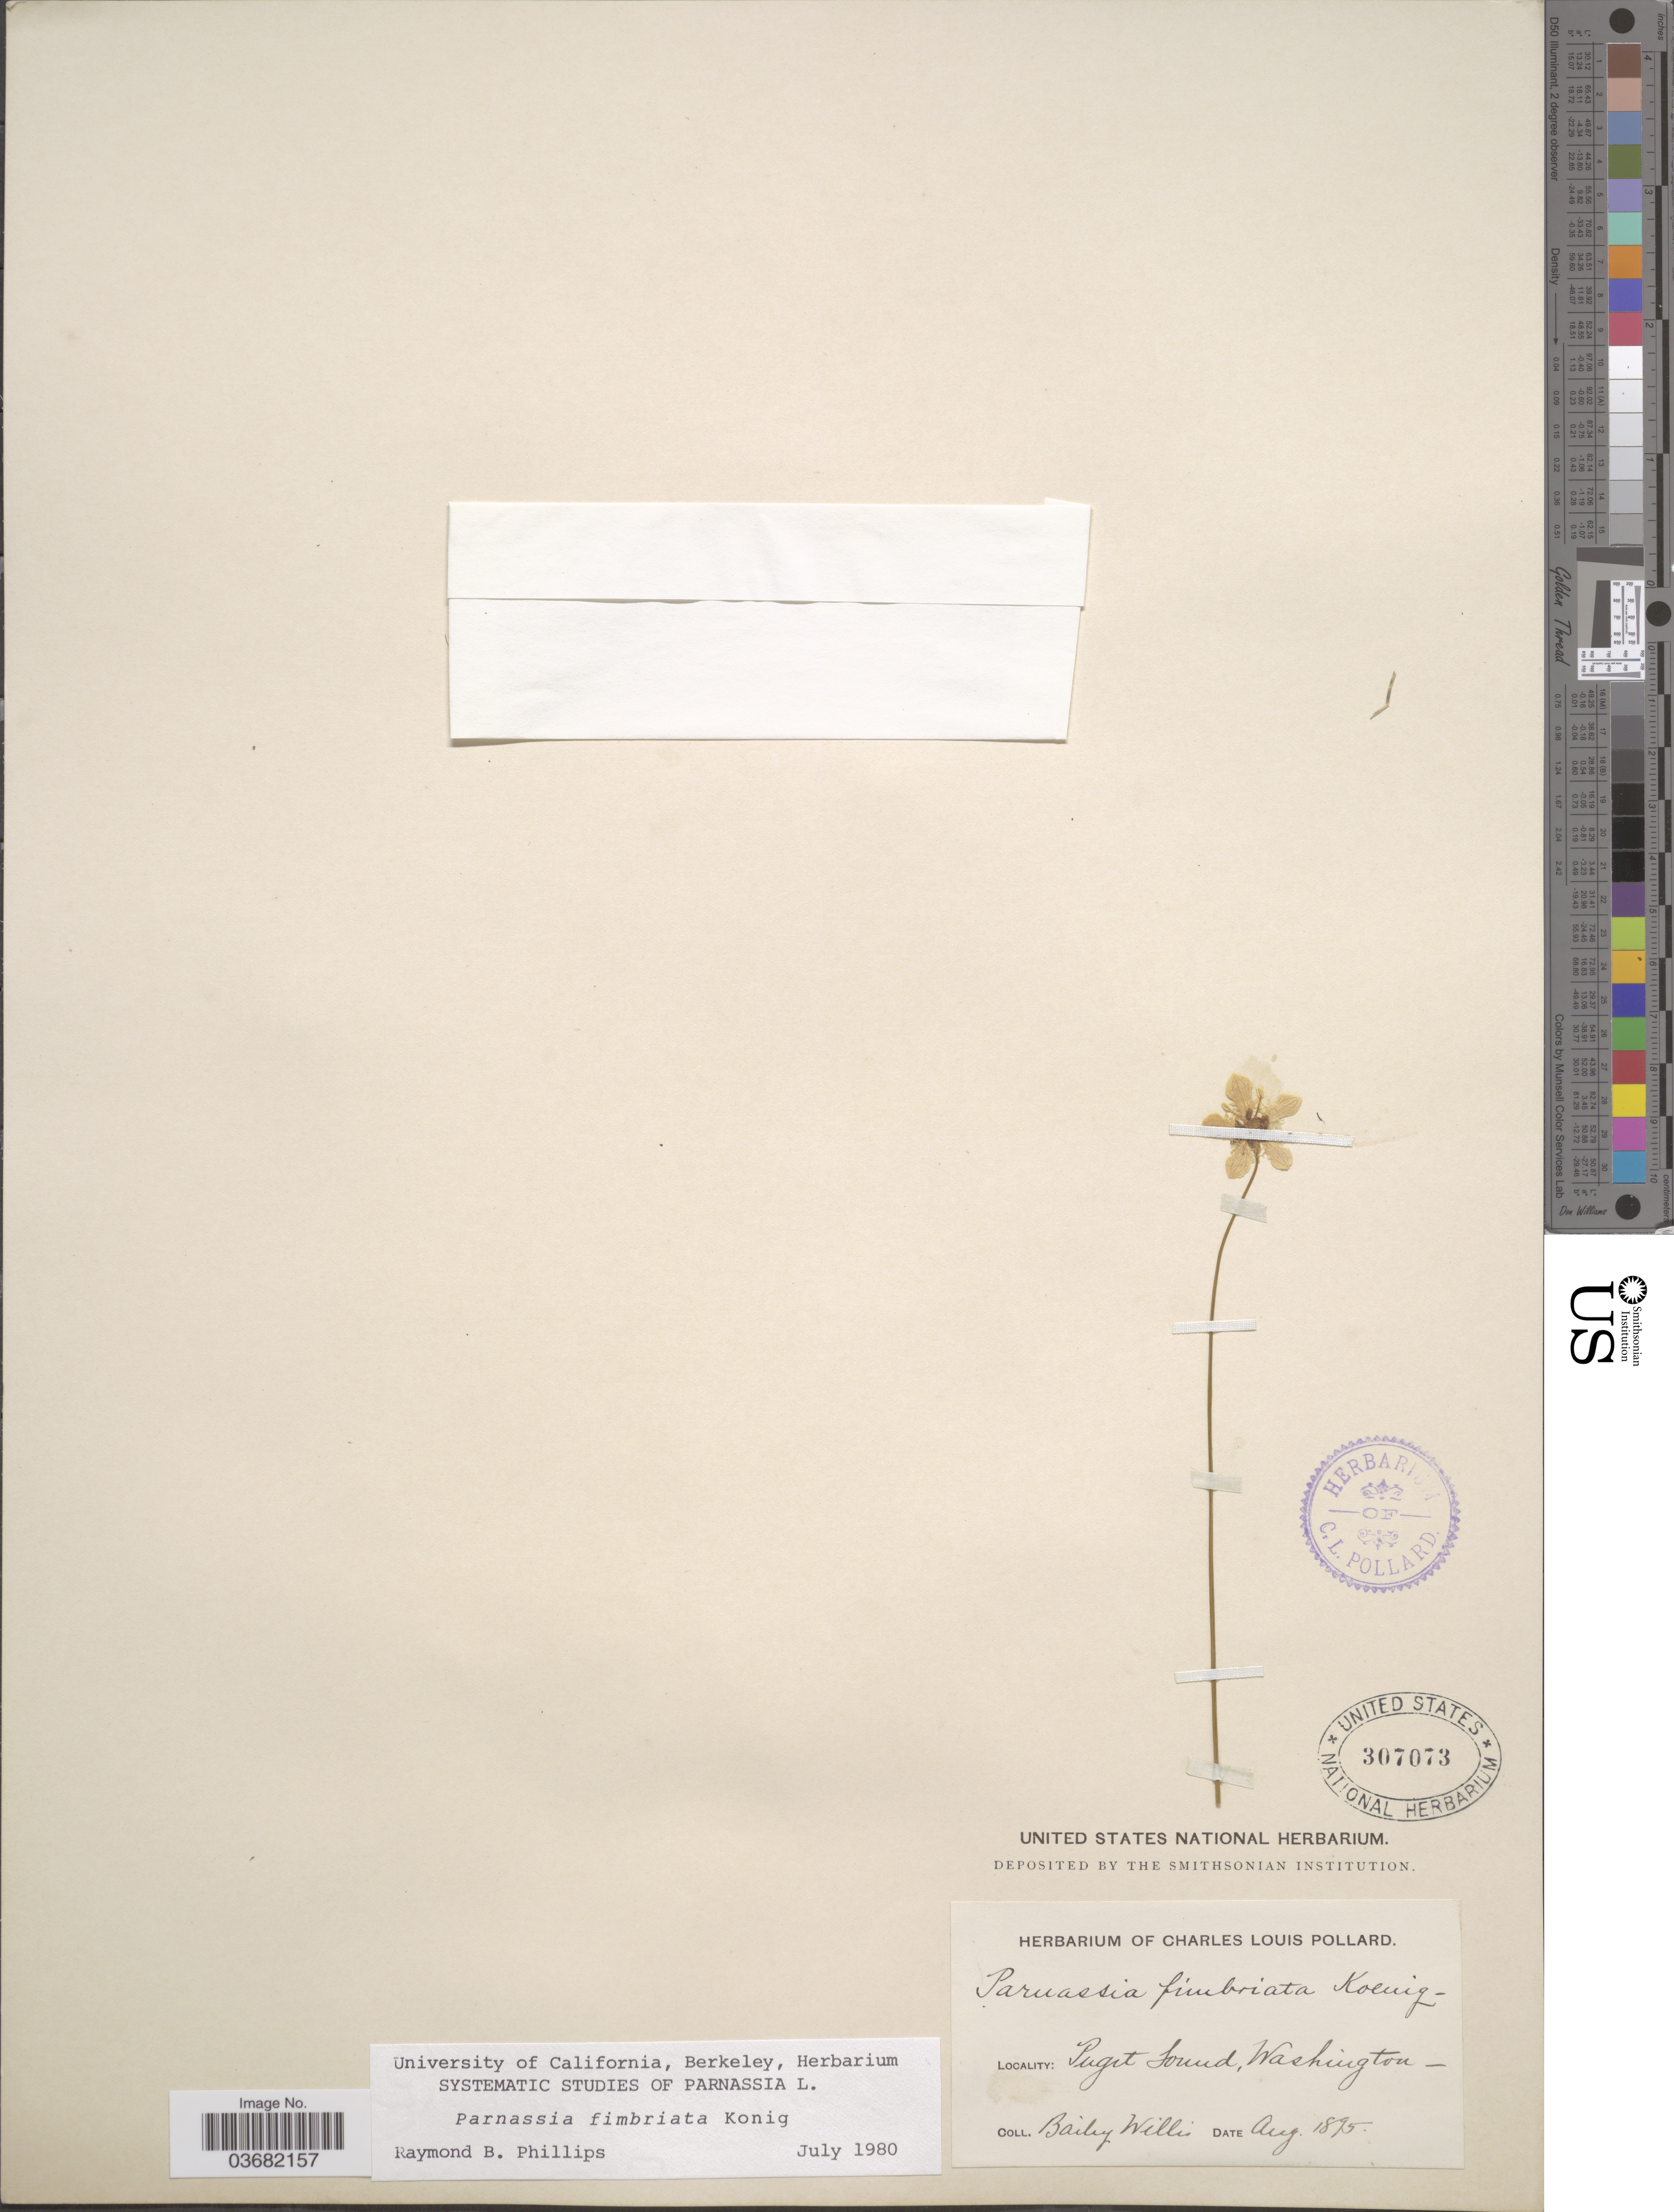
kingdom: Plantae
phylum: Tracheophyta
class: Magnoliopsida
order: Celastrales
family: Parnassiaceae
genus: Parnassia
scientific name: Parnassia fimbriata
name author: K.D. Koenig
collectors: B. Willis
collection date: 1895-08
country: United States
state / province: Washington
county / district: King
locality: Puget Sound.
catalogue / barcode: US 307073